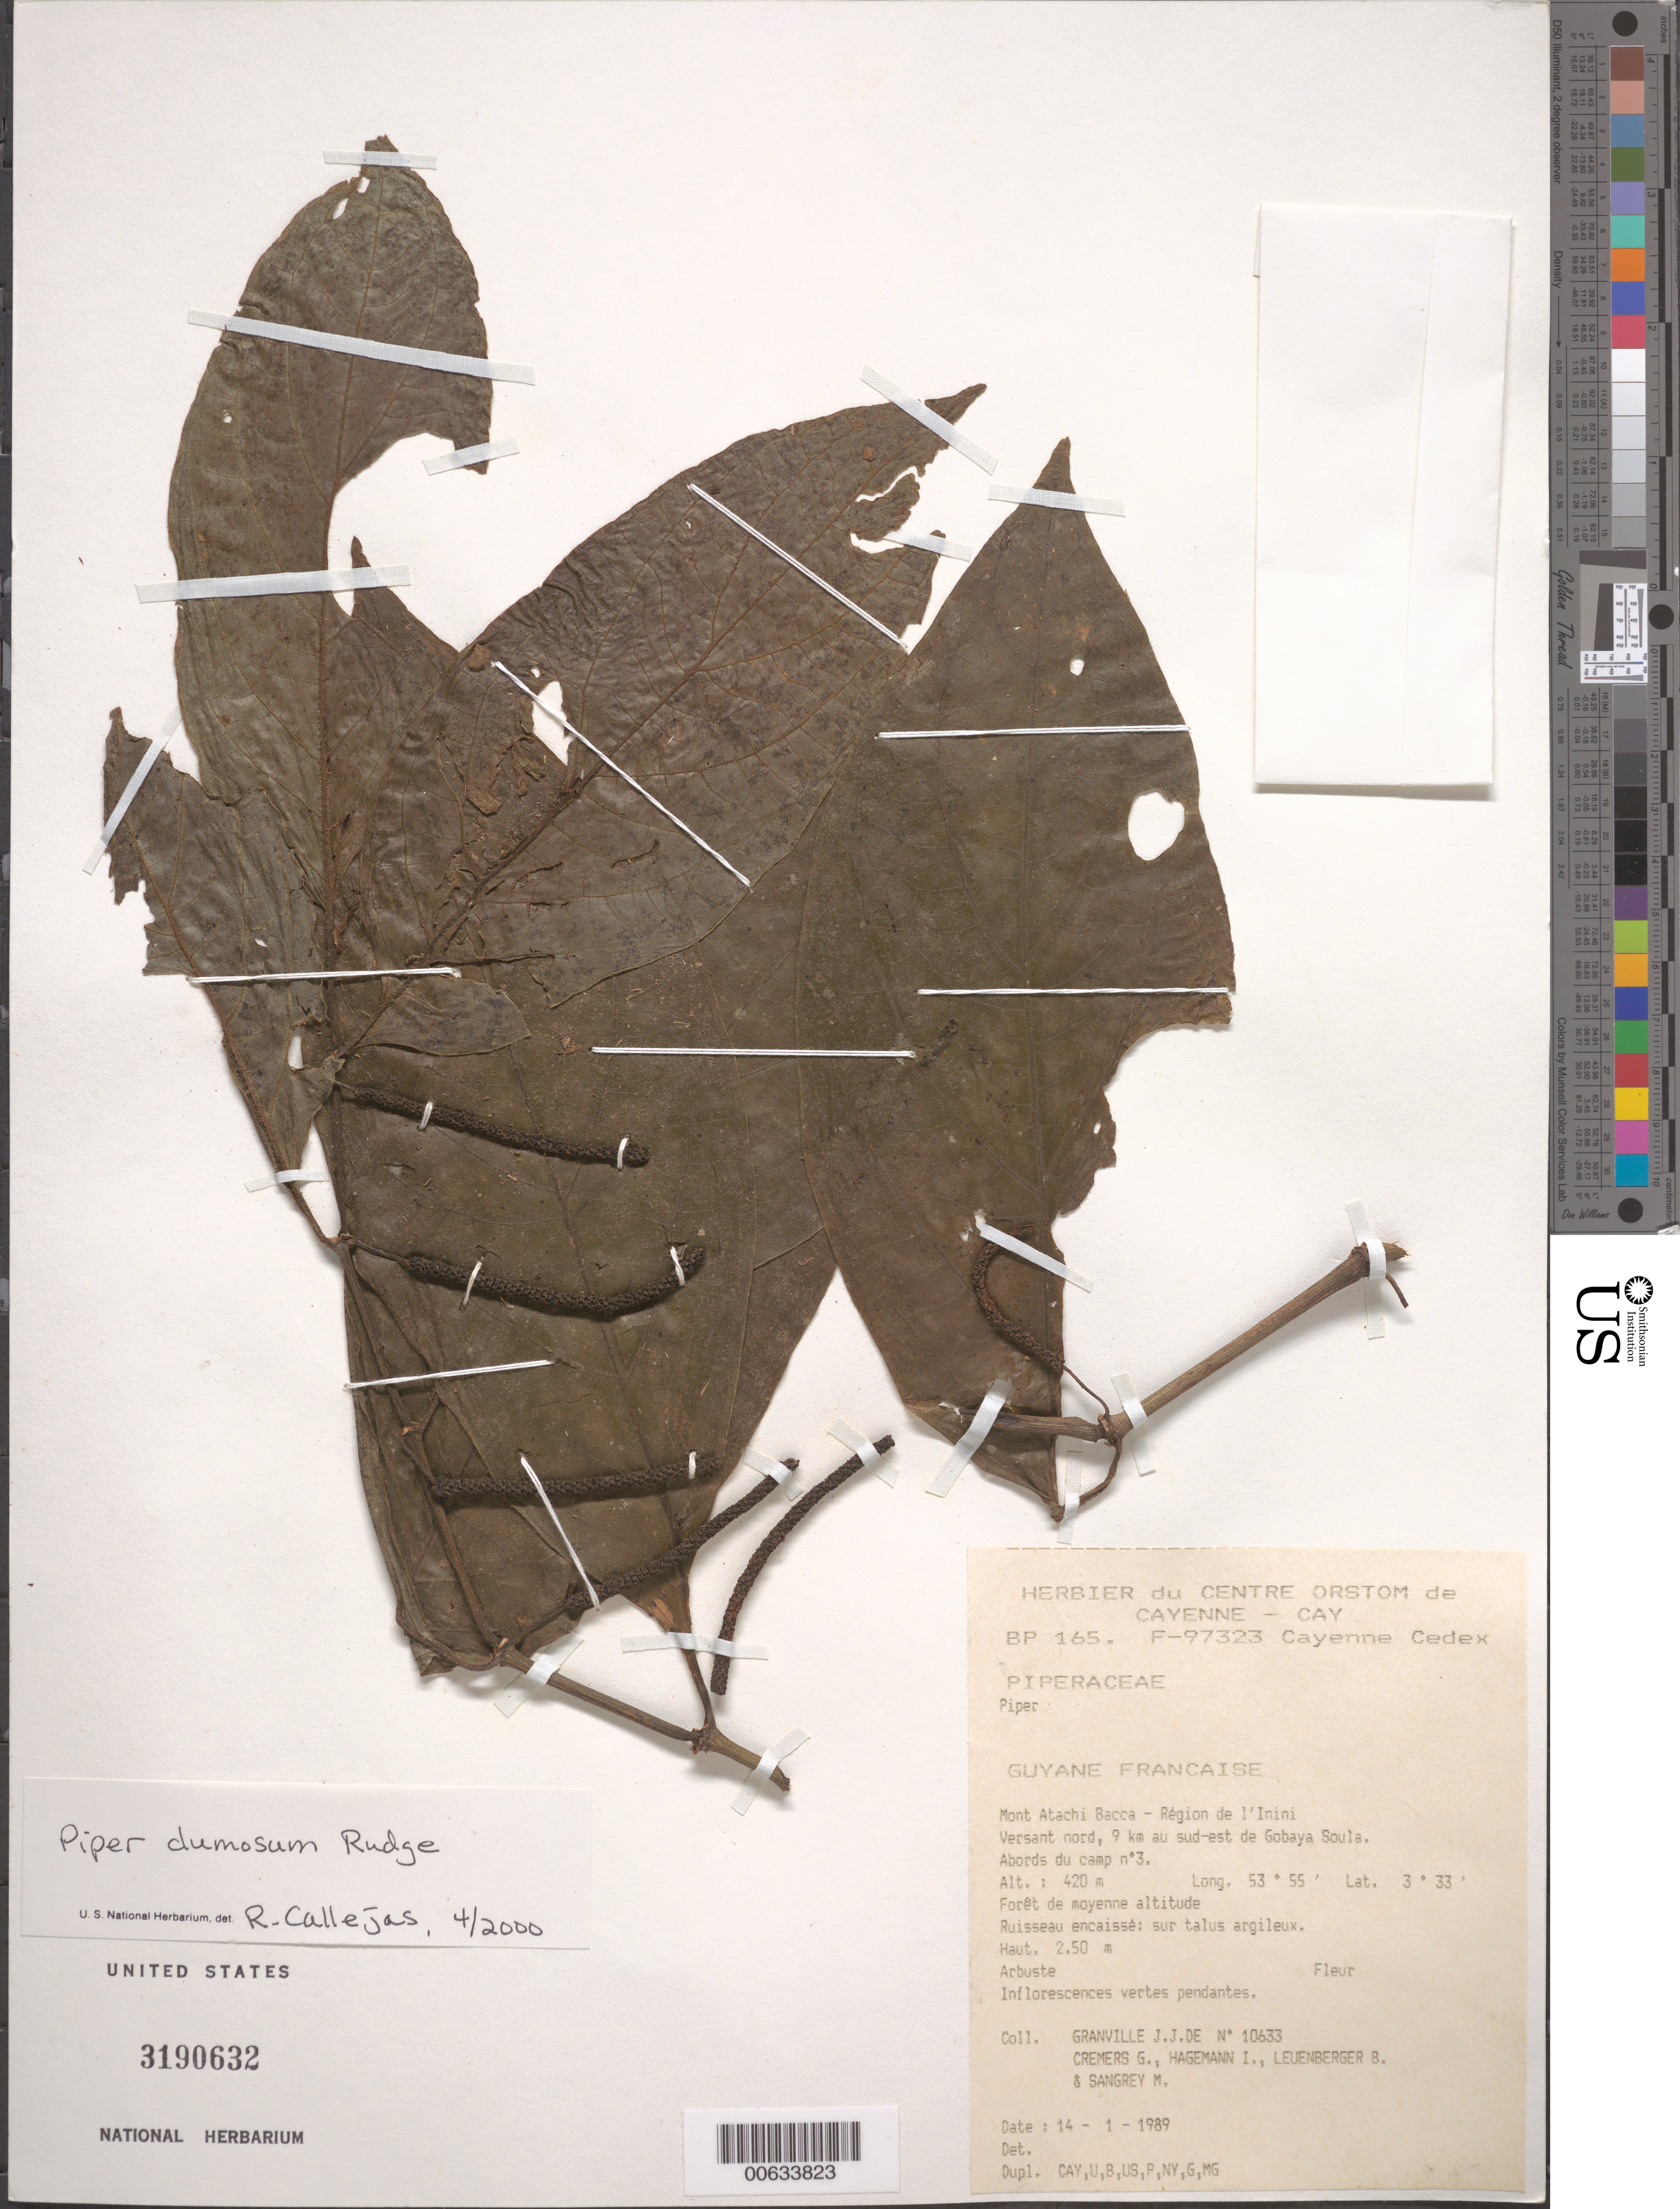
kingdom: Plantae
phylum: Tracheophyta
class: Magnoliopsida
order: Piperales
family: Piperaceae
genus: Piper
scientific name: Piper dumosum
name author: Rudge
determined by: Callejas, Ricardo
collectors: J.-J. de Granville, G. Cremers, J. Hagemann, B. E. Leuenberger & M. S. Sangrey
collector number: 10633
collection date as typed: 14-Jan-89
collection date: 1989-01-14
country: French Guiana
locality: Mont Atachi Bacca, région de l'Inini. Versant nord, 9 km au sud-est de Gobaya Soula. Abords du camp no. 3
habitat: Forêt de moyenne altitude. Ruisseau encaisse: sur talus argileux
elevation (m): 420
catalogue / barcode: US 3190632